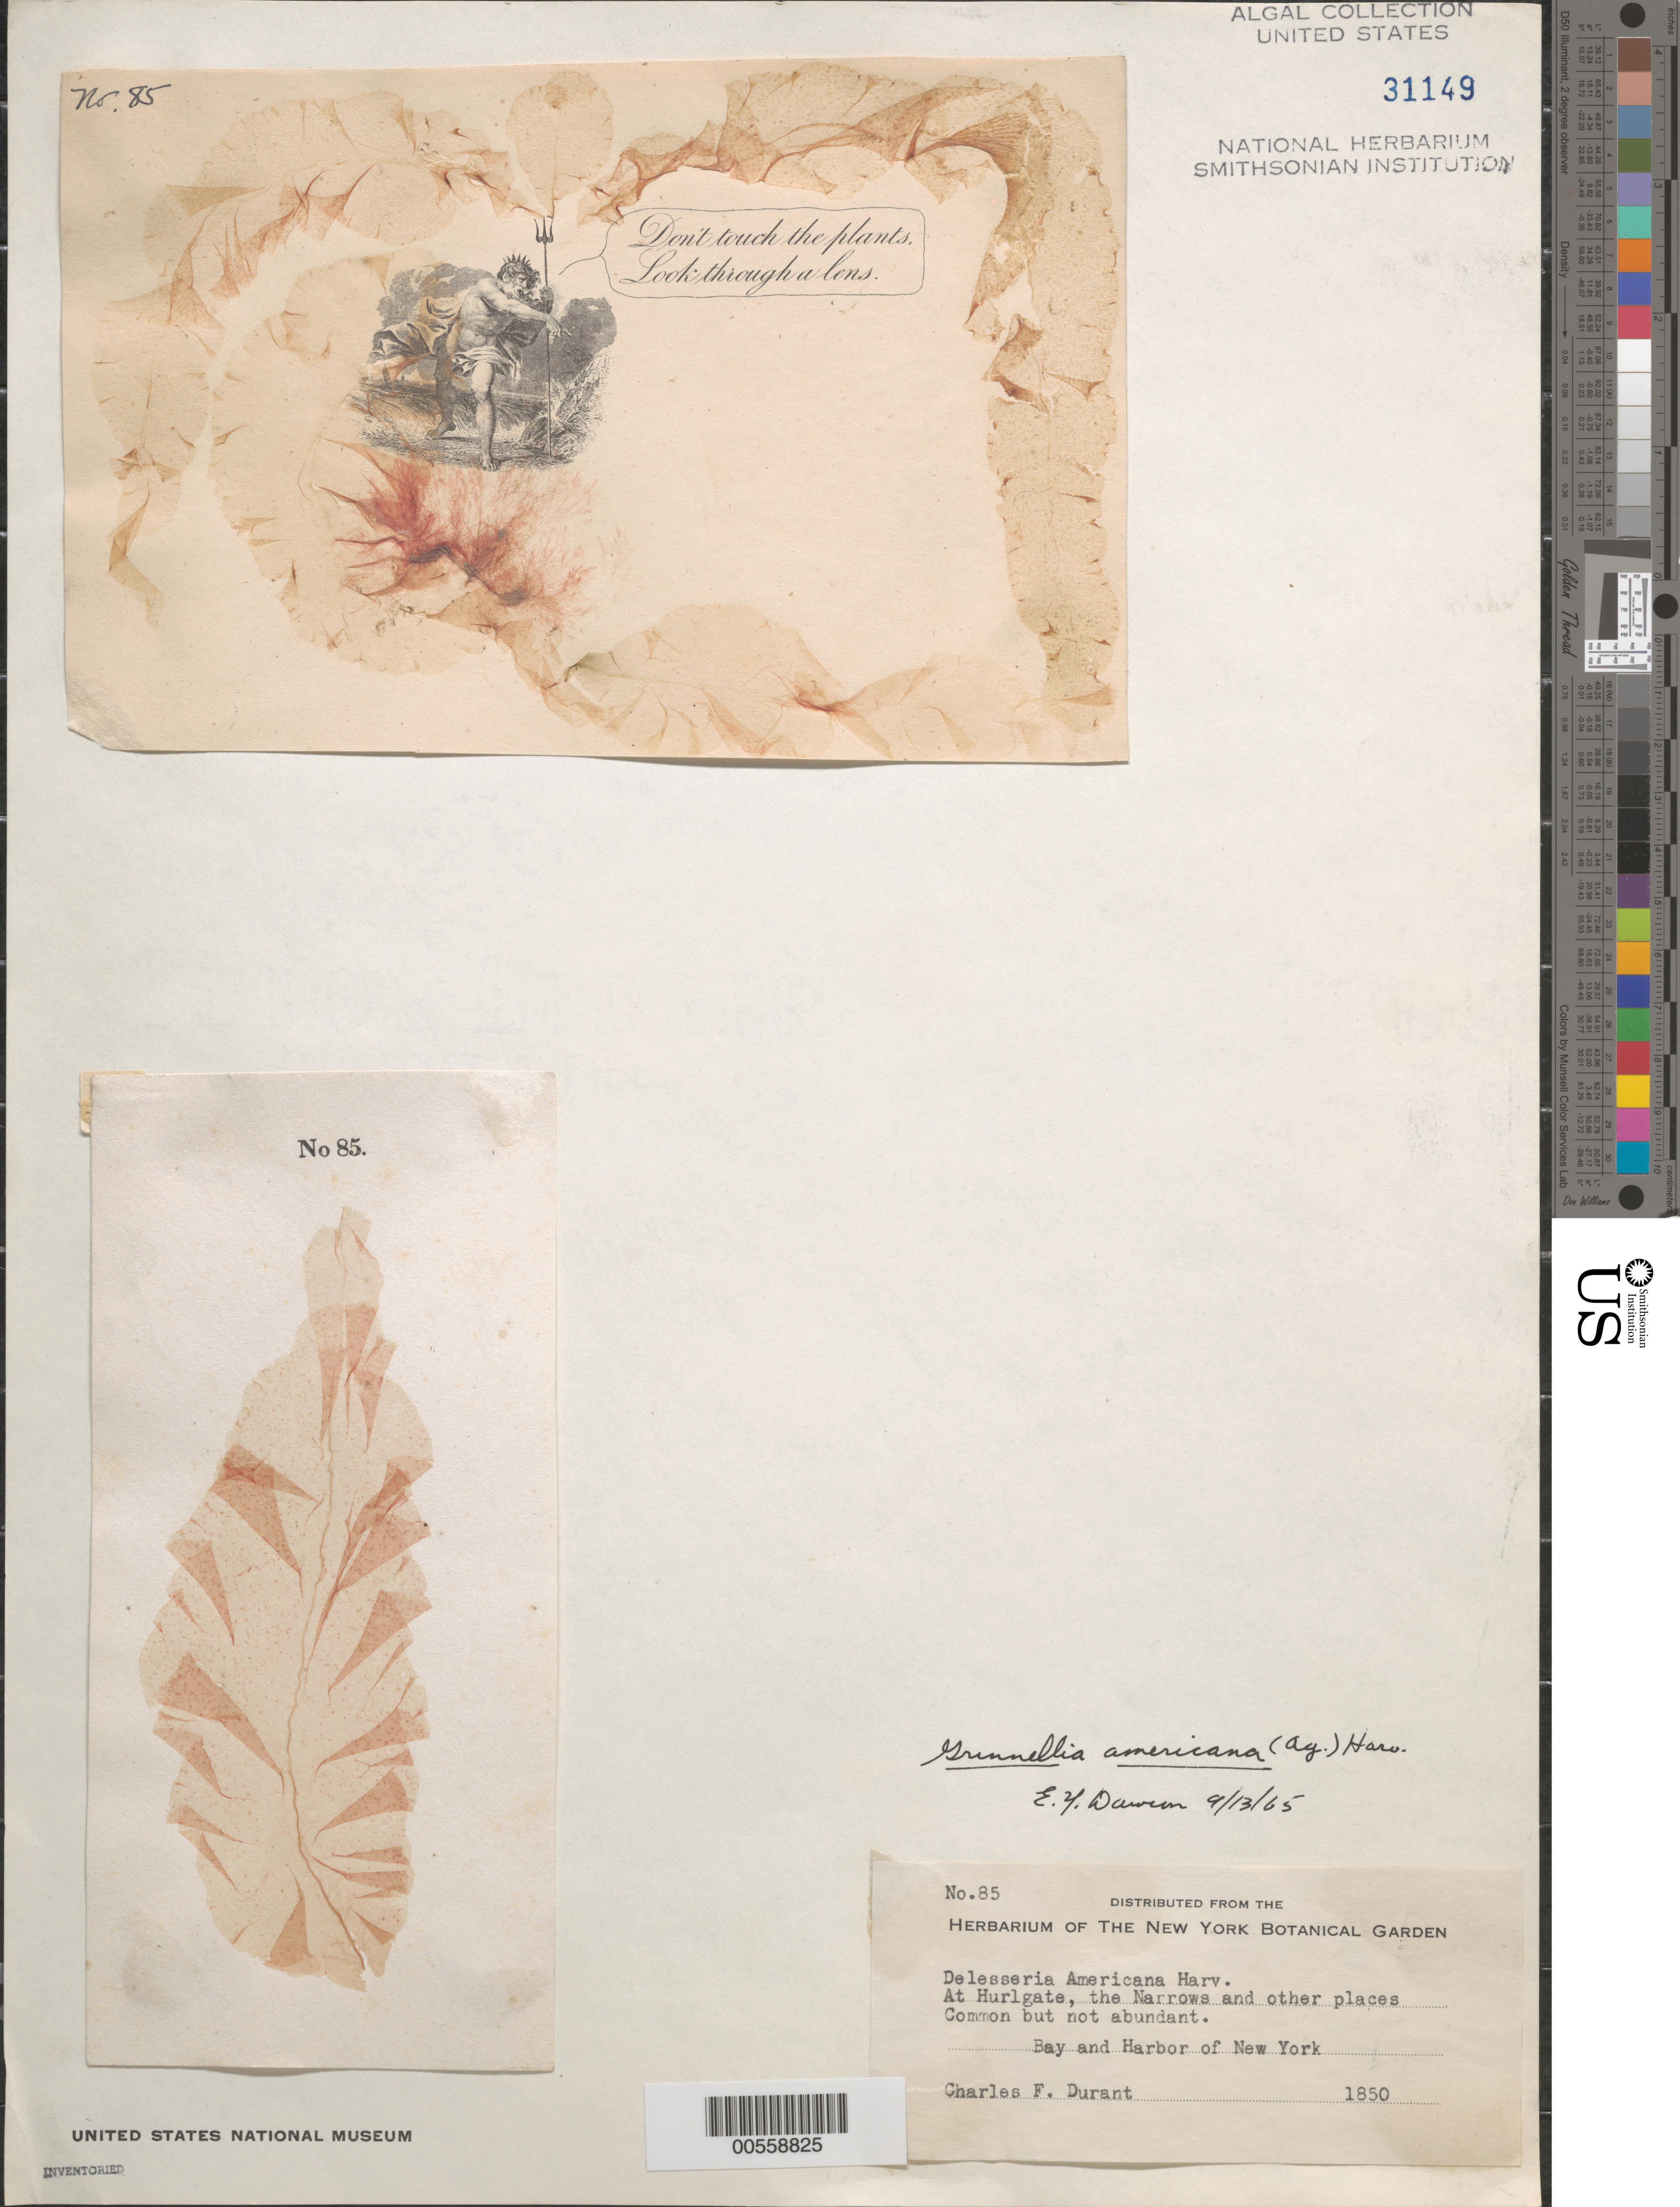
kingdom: Plantae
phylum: Rhodophyta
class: Florideophyceae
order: Ceramiales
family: Delesseriaceae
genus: Grinnellia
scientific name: Grinnellia americana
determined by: Dawson, E. Y.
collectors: C. Durant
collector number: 85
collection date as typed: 1850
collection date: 1850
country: United States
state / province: New York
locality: Hurlgate, The Narrows, etc., New York Bay and New York Harbor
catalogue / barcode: US 31149